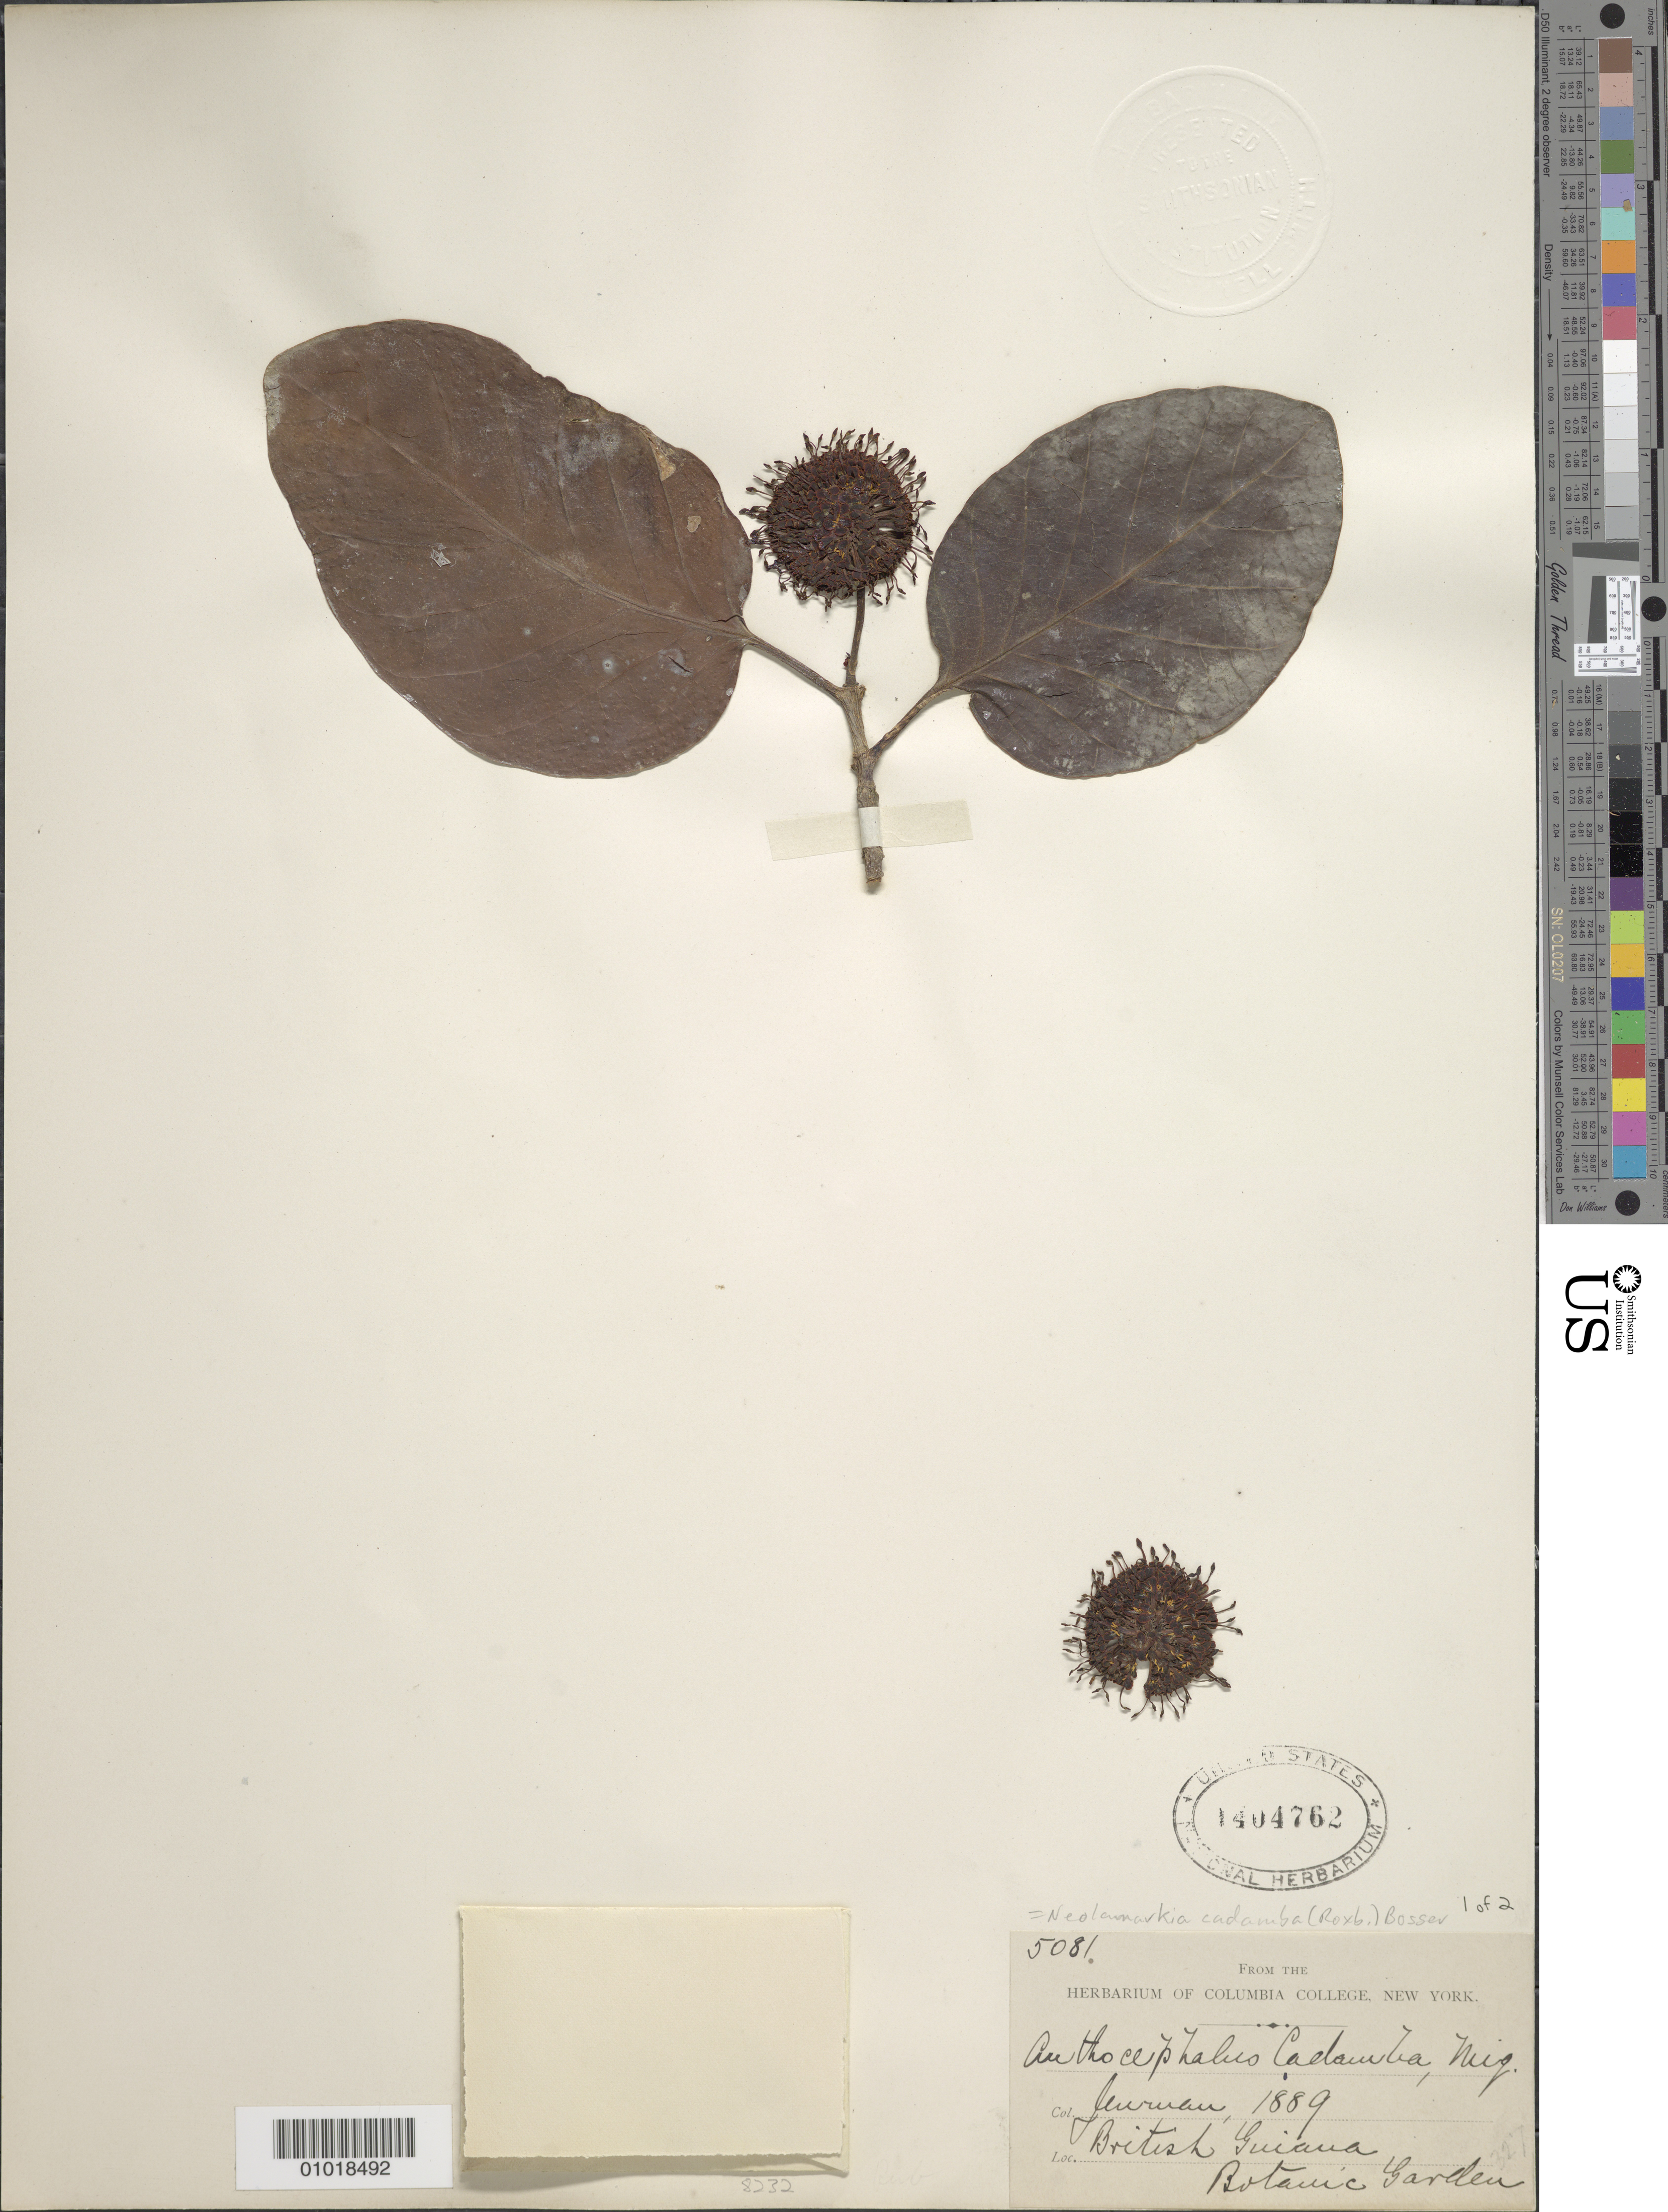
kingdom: Plantae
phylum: Tracheophyta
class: Magnoliopsida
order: Gentianales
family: Rubiaceae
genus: Neolamarckia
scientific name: Neolamarckia cadamba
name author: (Roxb.) Bosser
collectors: G. S. Jenman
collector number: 5081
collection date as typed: April 1889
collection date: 1889-04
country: Guyana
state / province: Mahaica-Berbice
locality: Botanic Garden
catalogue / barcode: US 1404762